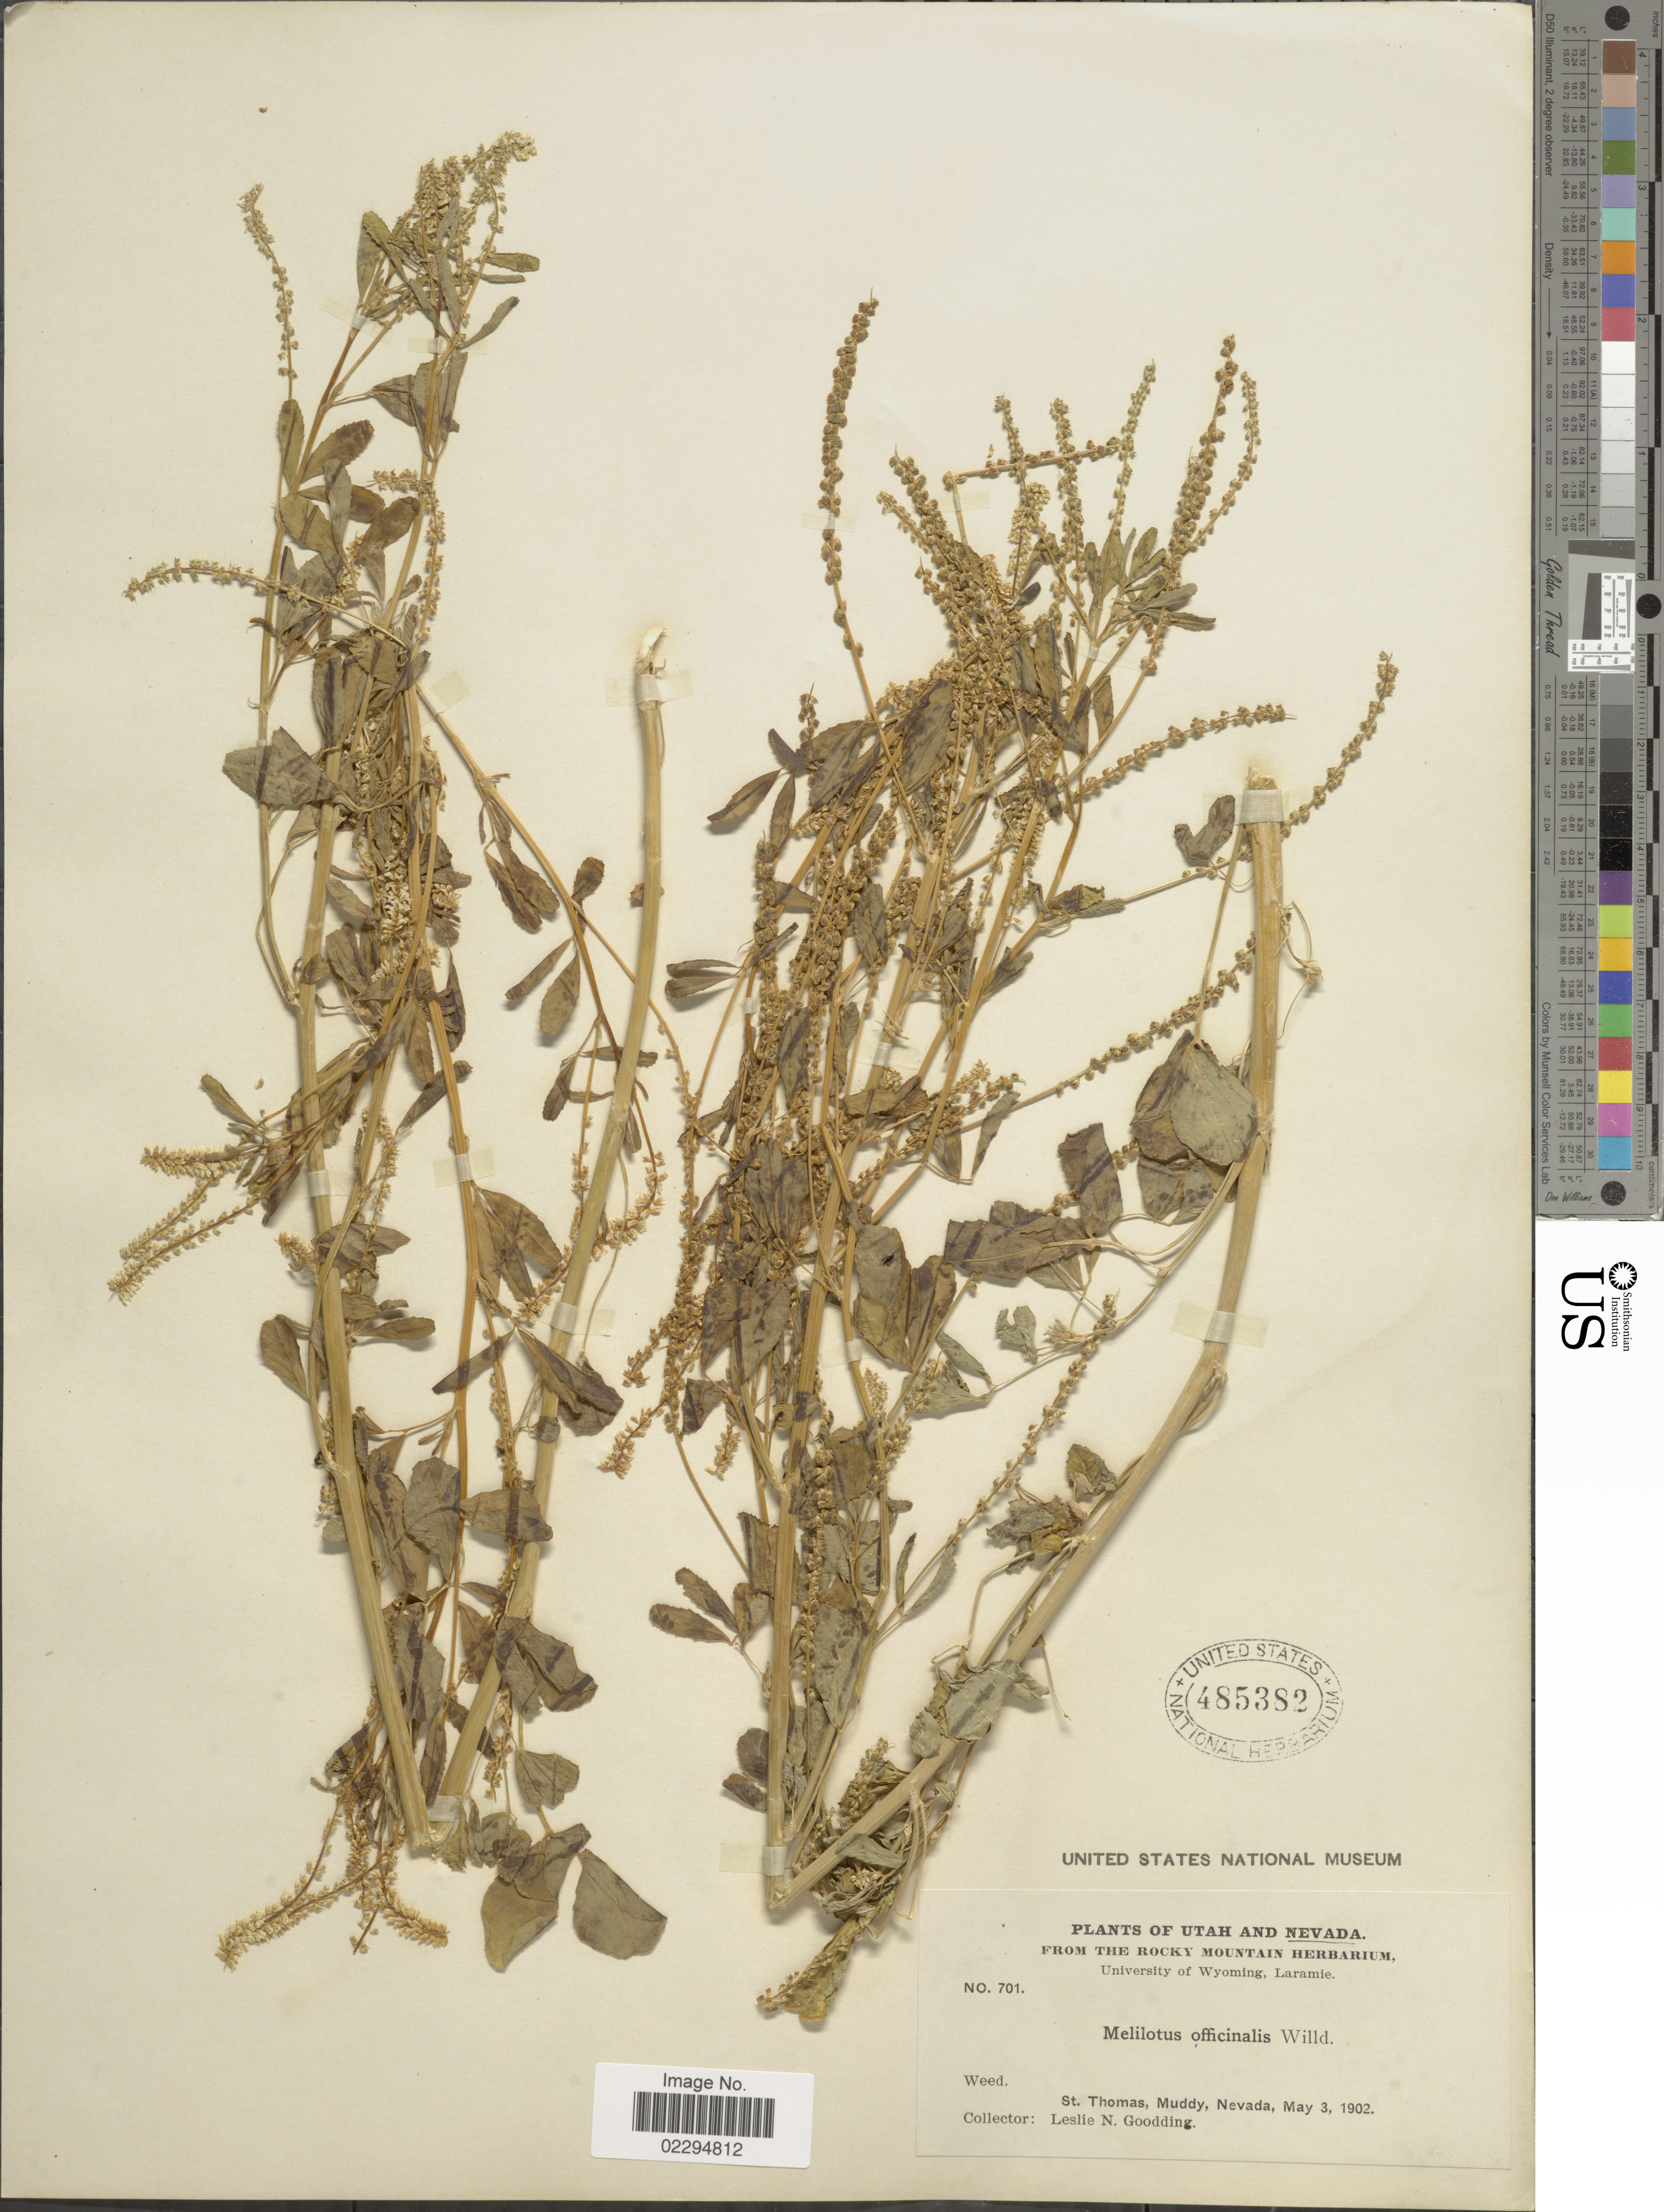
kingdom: Plantae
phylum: Tracheophyta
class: Magnoliopsida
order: Fabales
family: Fabaceae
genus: Melilotus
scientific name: Melilotus officinalis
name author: (L.) Lam.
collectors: L. N. Goodding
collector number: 701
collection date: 1902-05-03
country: United States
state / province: Nevada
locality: Weed, St Thomas, Muddy, Utah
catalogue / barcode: US 485382